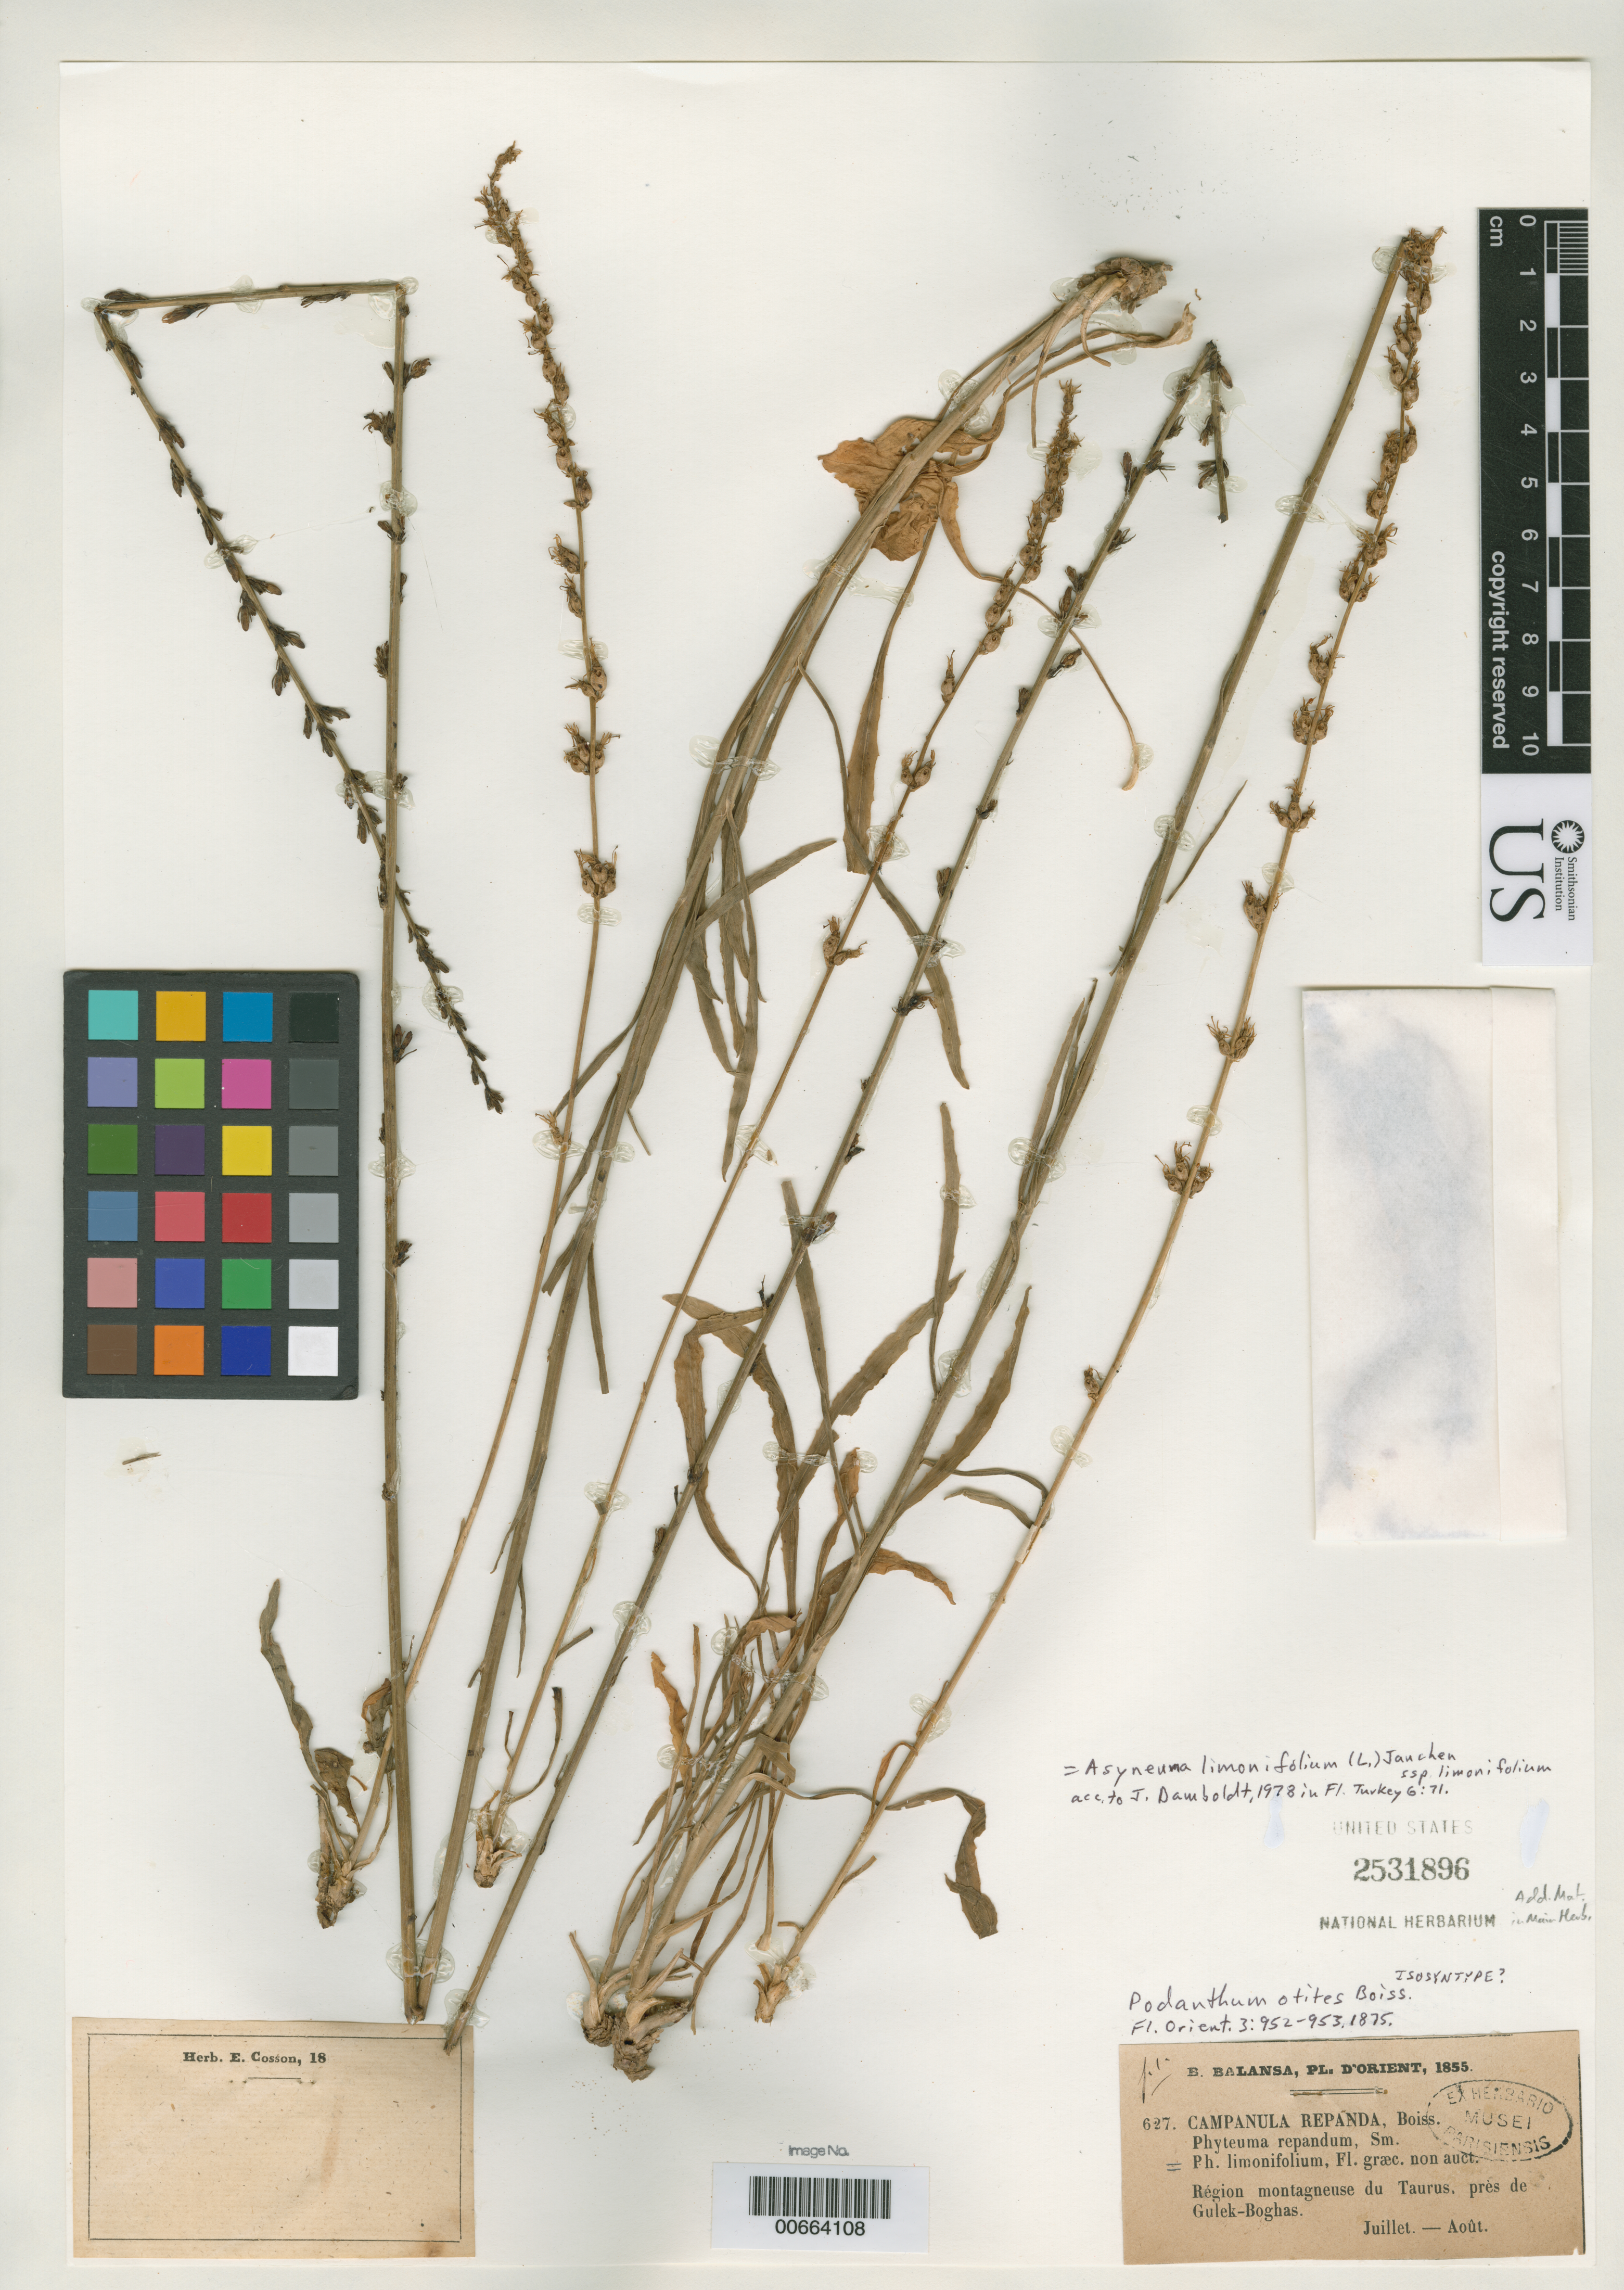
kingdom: Plantae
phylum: Tracheophyta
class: Magnoliopsida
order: Asterales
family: Campanulaceae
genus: Podanthum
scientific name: Podanthum otites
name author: Boiss.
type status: Possible Isosyntype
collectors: B. Balansa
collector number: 627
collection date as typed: Jul 1855 to -- Aug 1855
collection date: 1855-07/1855-08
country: Turkey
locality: Region montagneuse du Taurus, pres de Gulek-Boghas.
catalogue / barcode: US 2531896